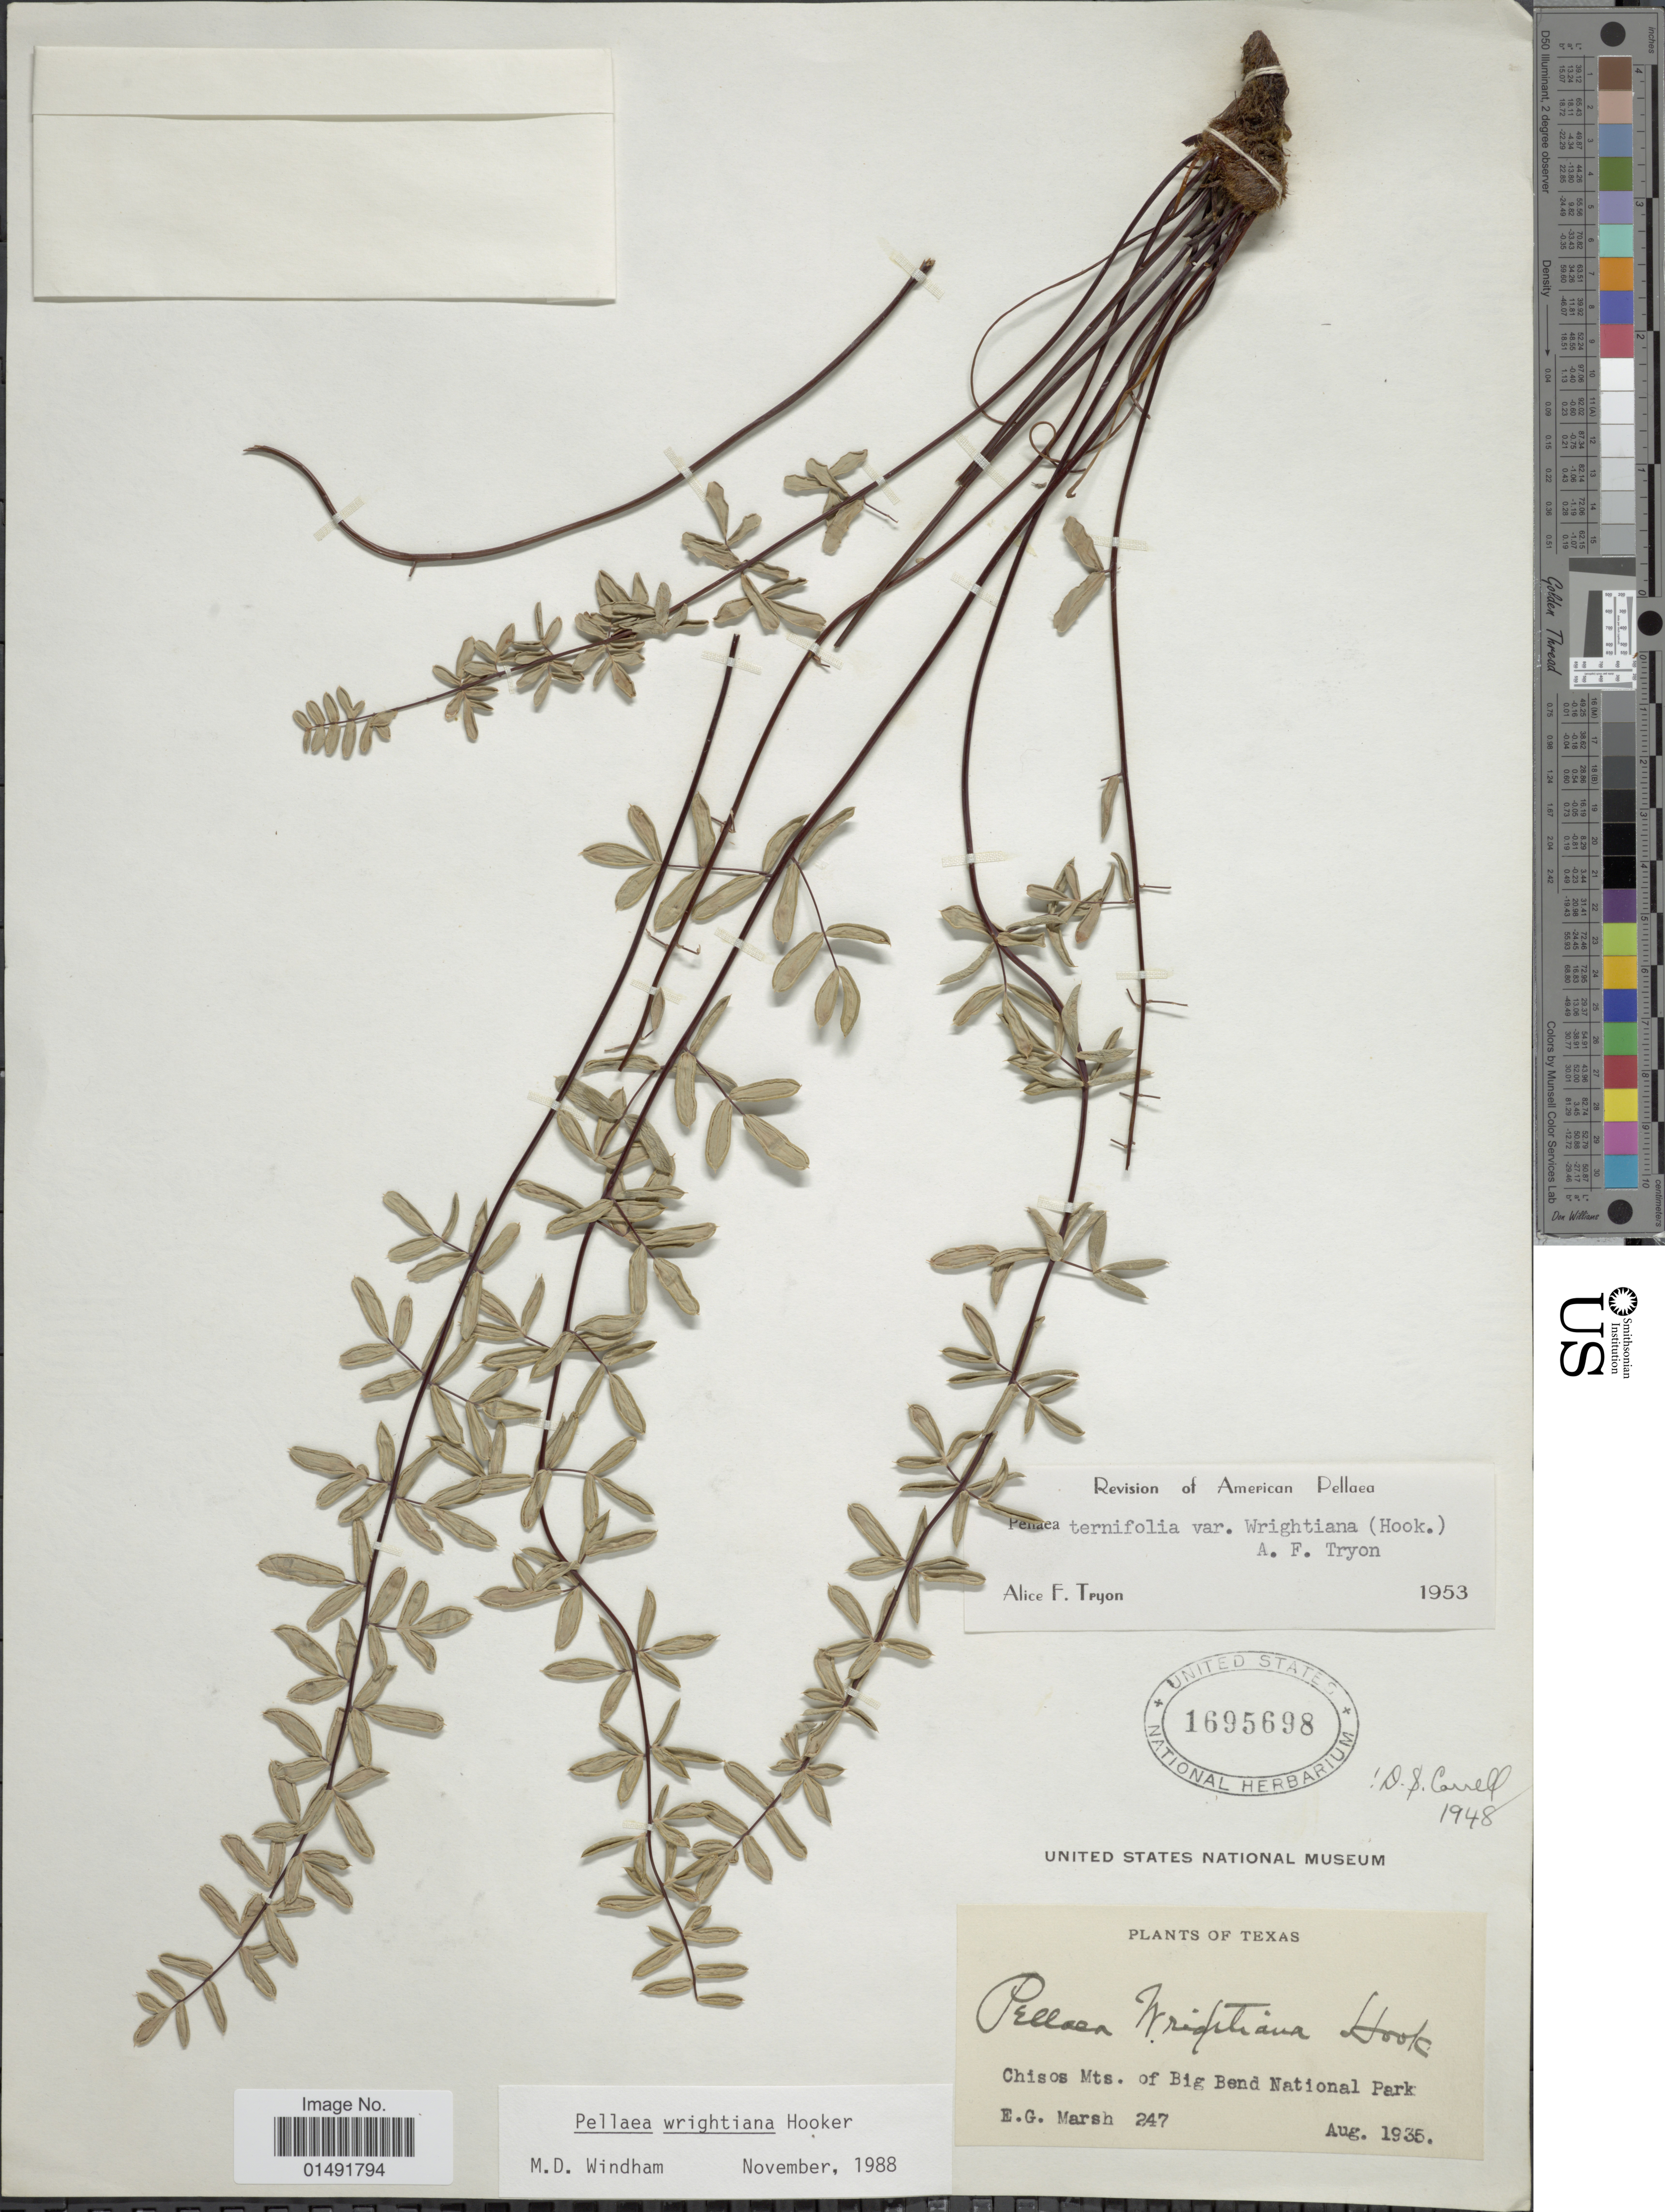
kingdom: Plantae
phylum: Tracheophyta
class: Polypodiopsida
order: Polypodiales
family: Pteridaceae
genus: Pellaea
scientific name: Pellaea wrightiana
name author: Hook.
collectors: E. G. Marsh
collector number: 247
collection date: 1935-08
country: United States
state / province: Texas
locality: Chisos Mts. of Big Bend National Park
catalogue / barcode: US 1695698